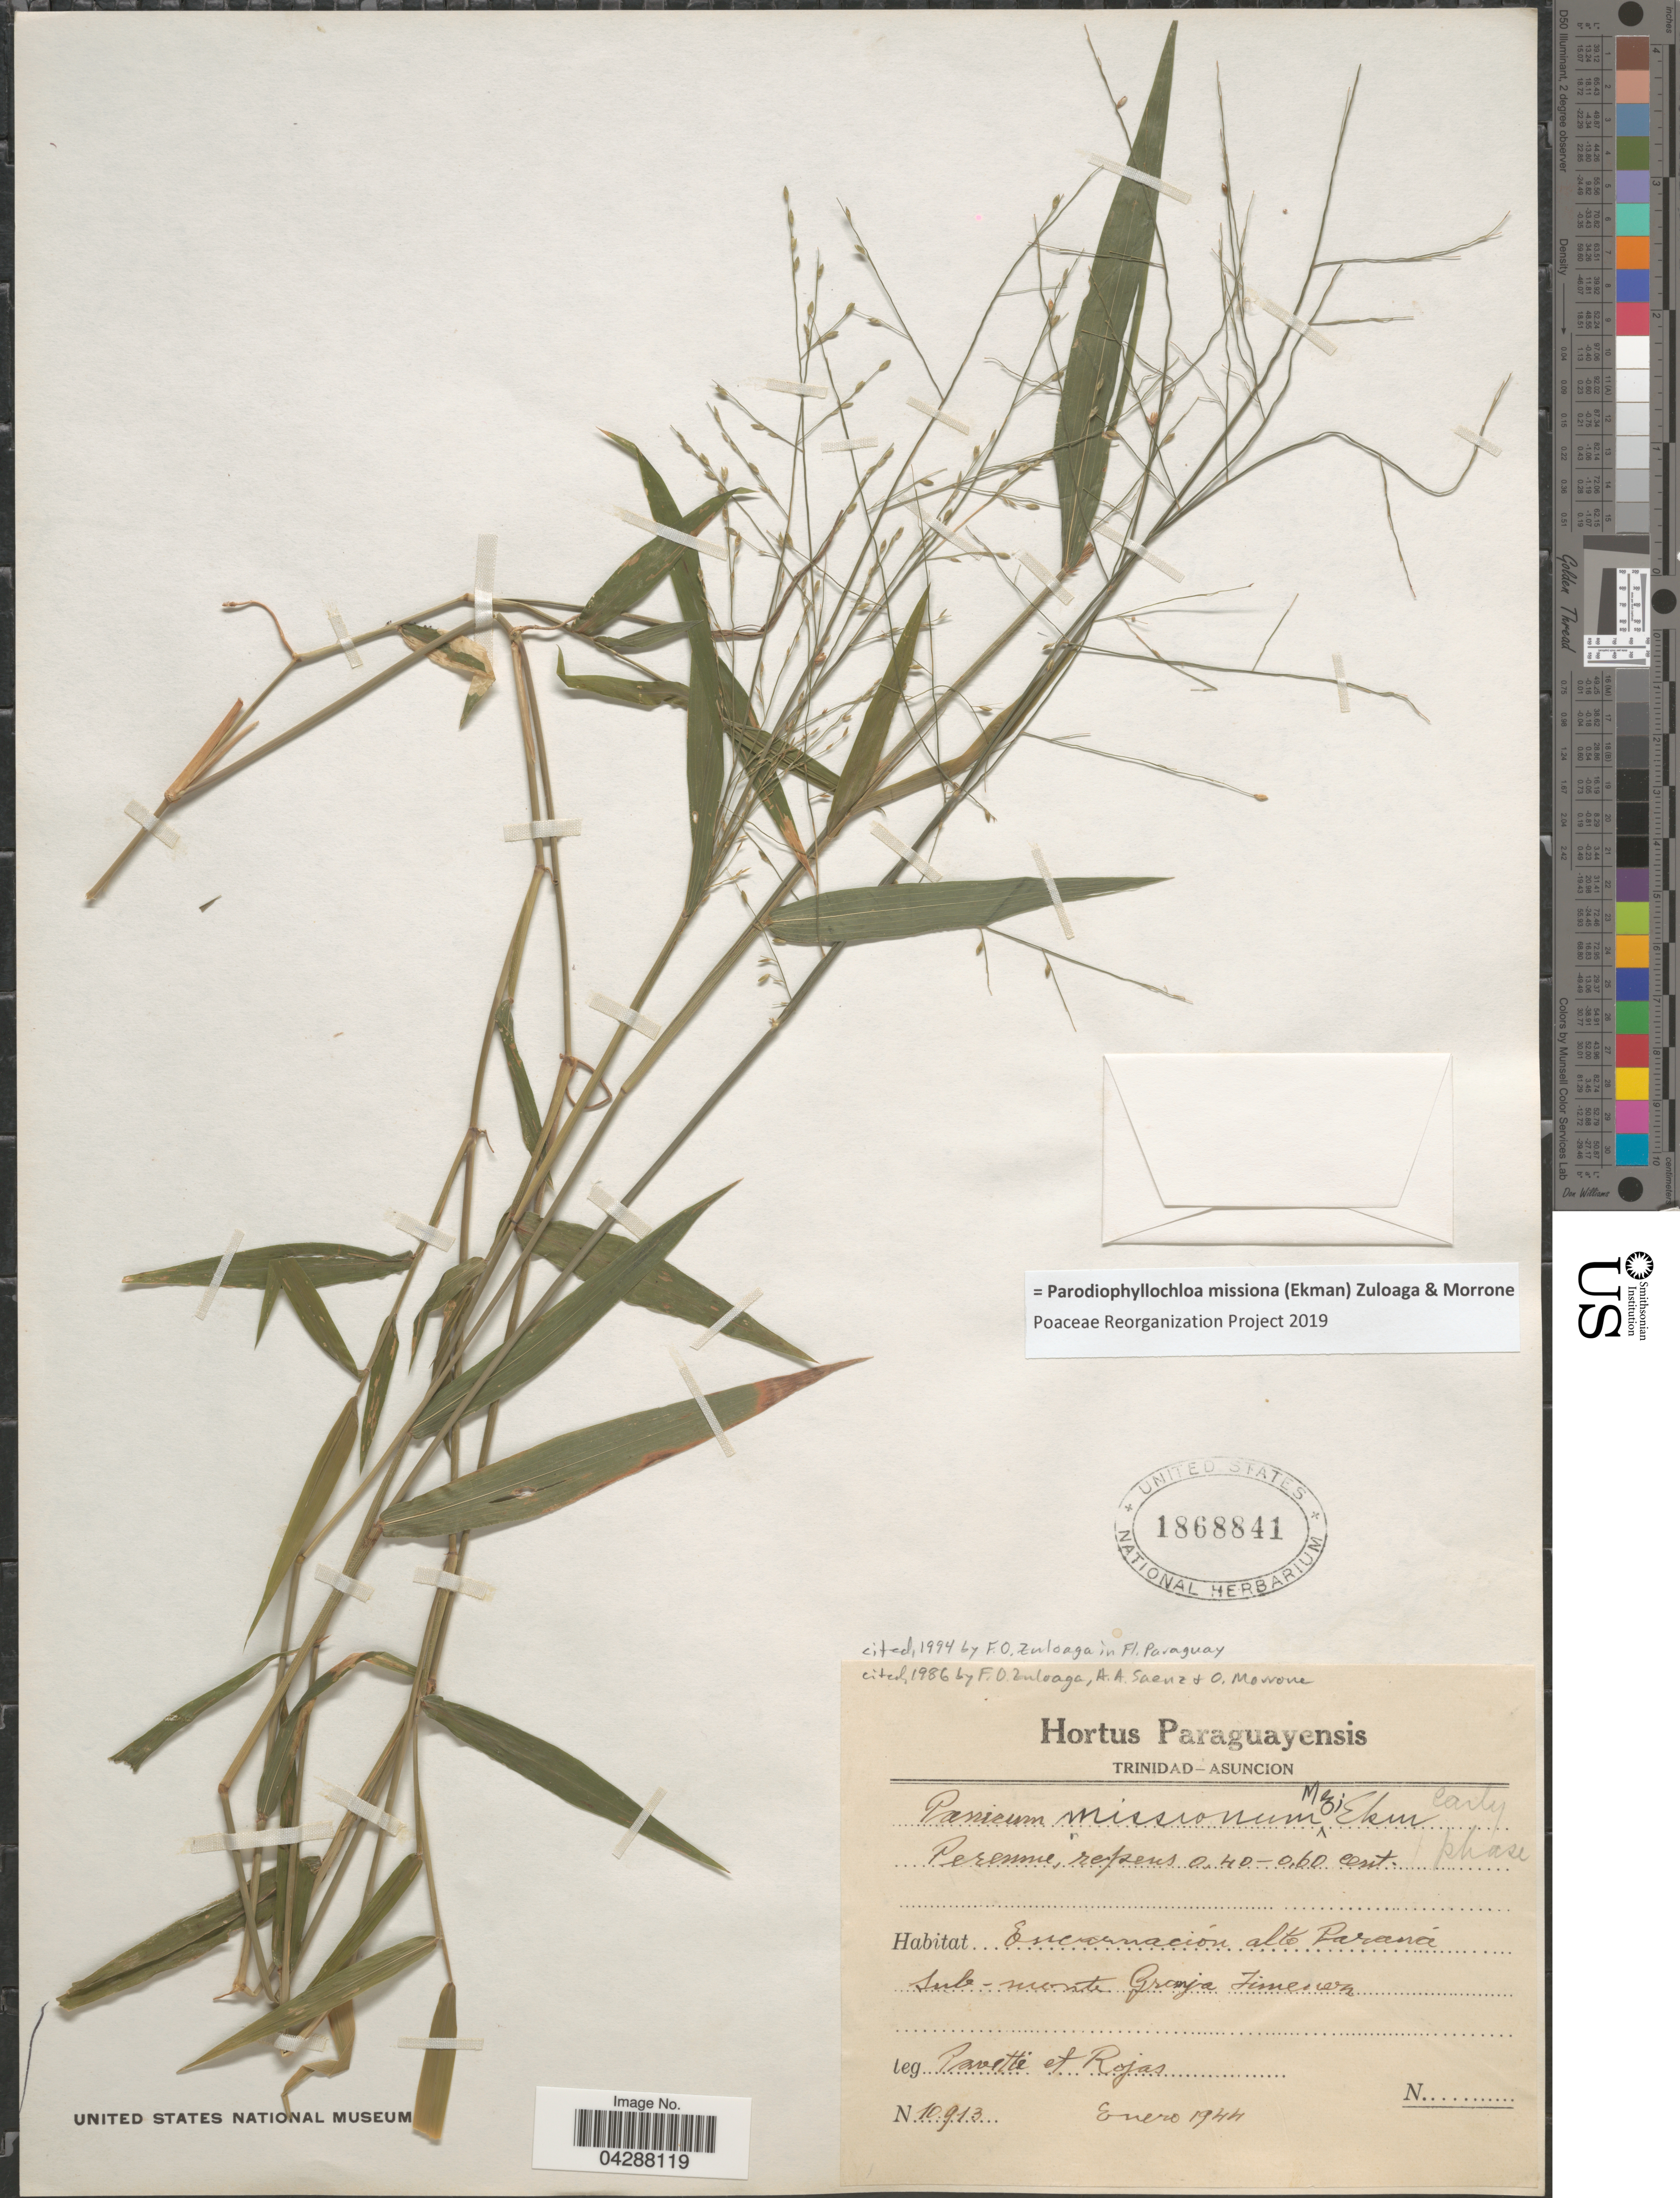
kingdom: Plantae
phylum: Tracheophyta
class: Liliopsida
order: Poales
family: Poaceae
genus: Parodiophyllochloa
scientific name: Parodiophyllochloa missiona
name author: (Ekman) Zuloaga & Morrone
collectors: -. Pavetti & Rojas, --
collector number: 10913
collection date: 1944-01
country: Paraguay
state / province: Alto Parana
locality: Encornación. Sub-monte Granja Timerson.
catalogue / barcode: US 1868841